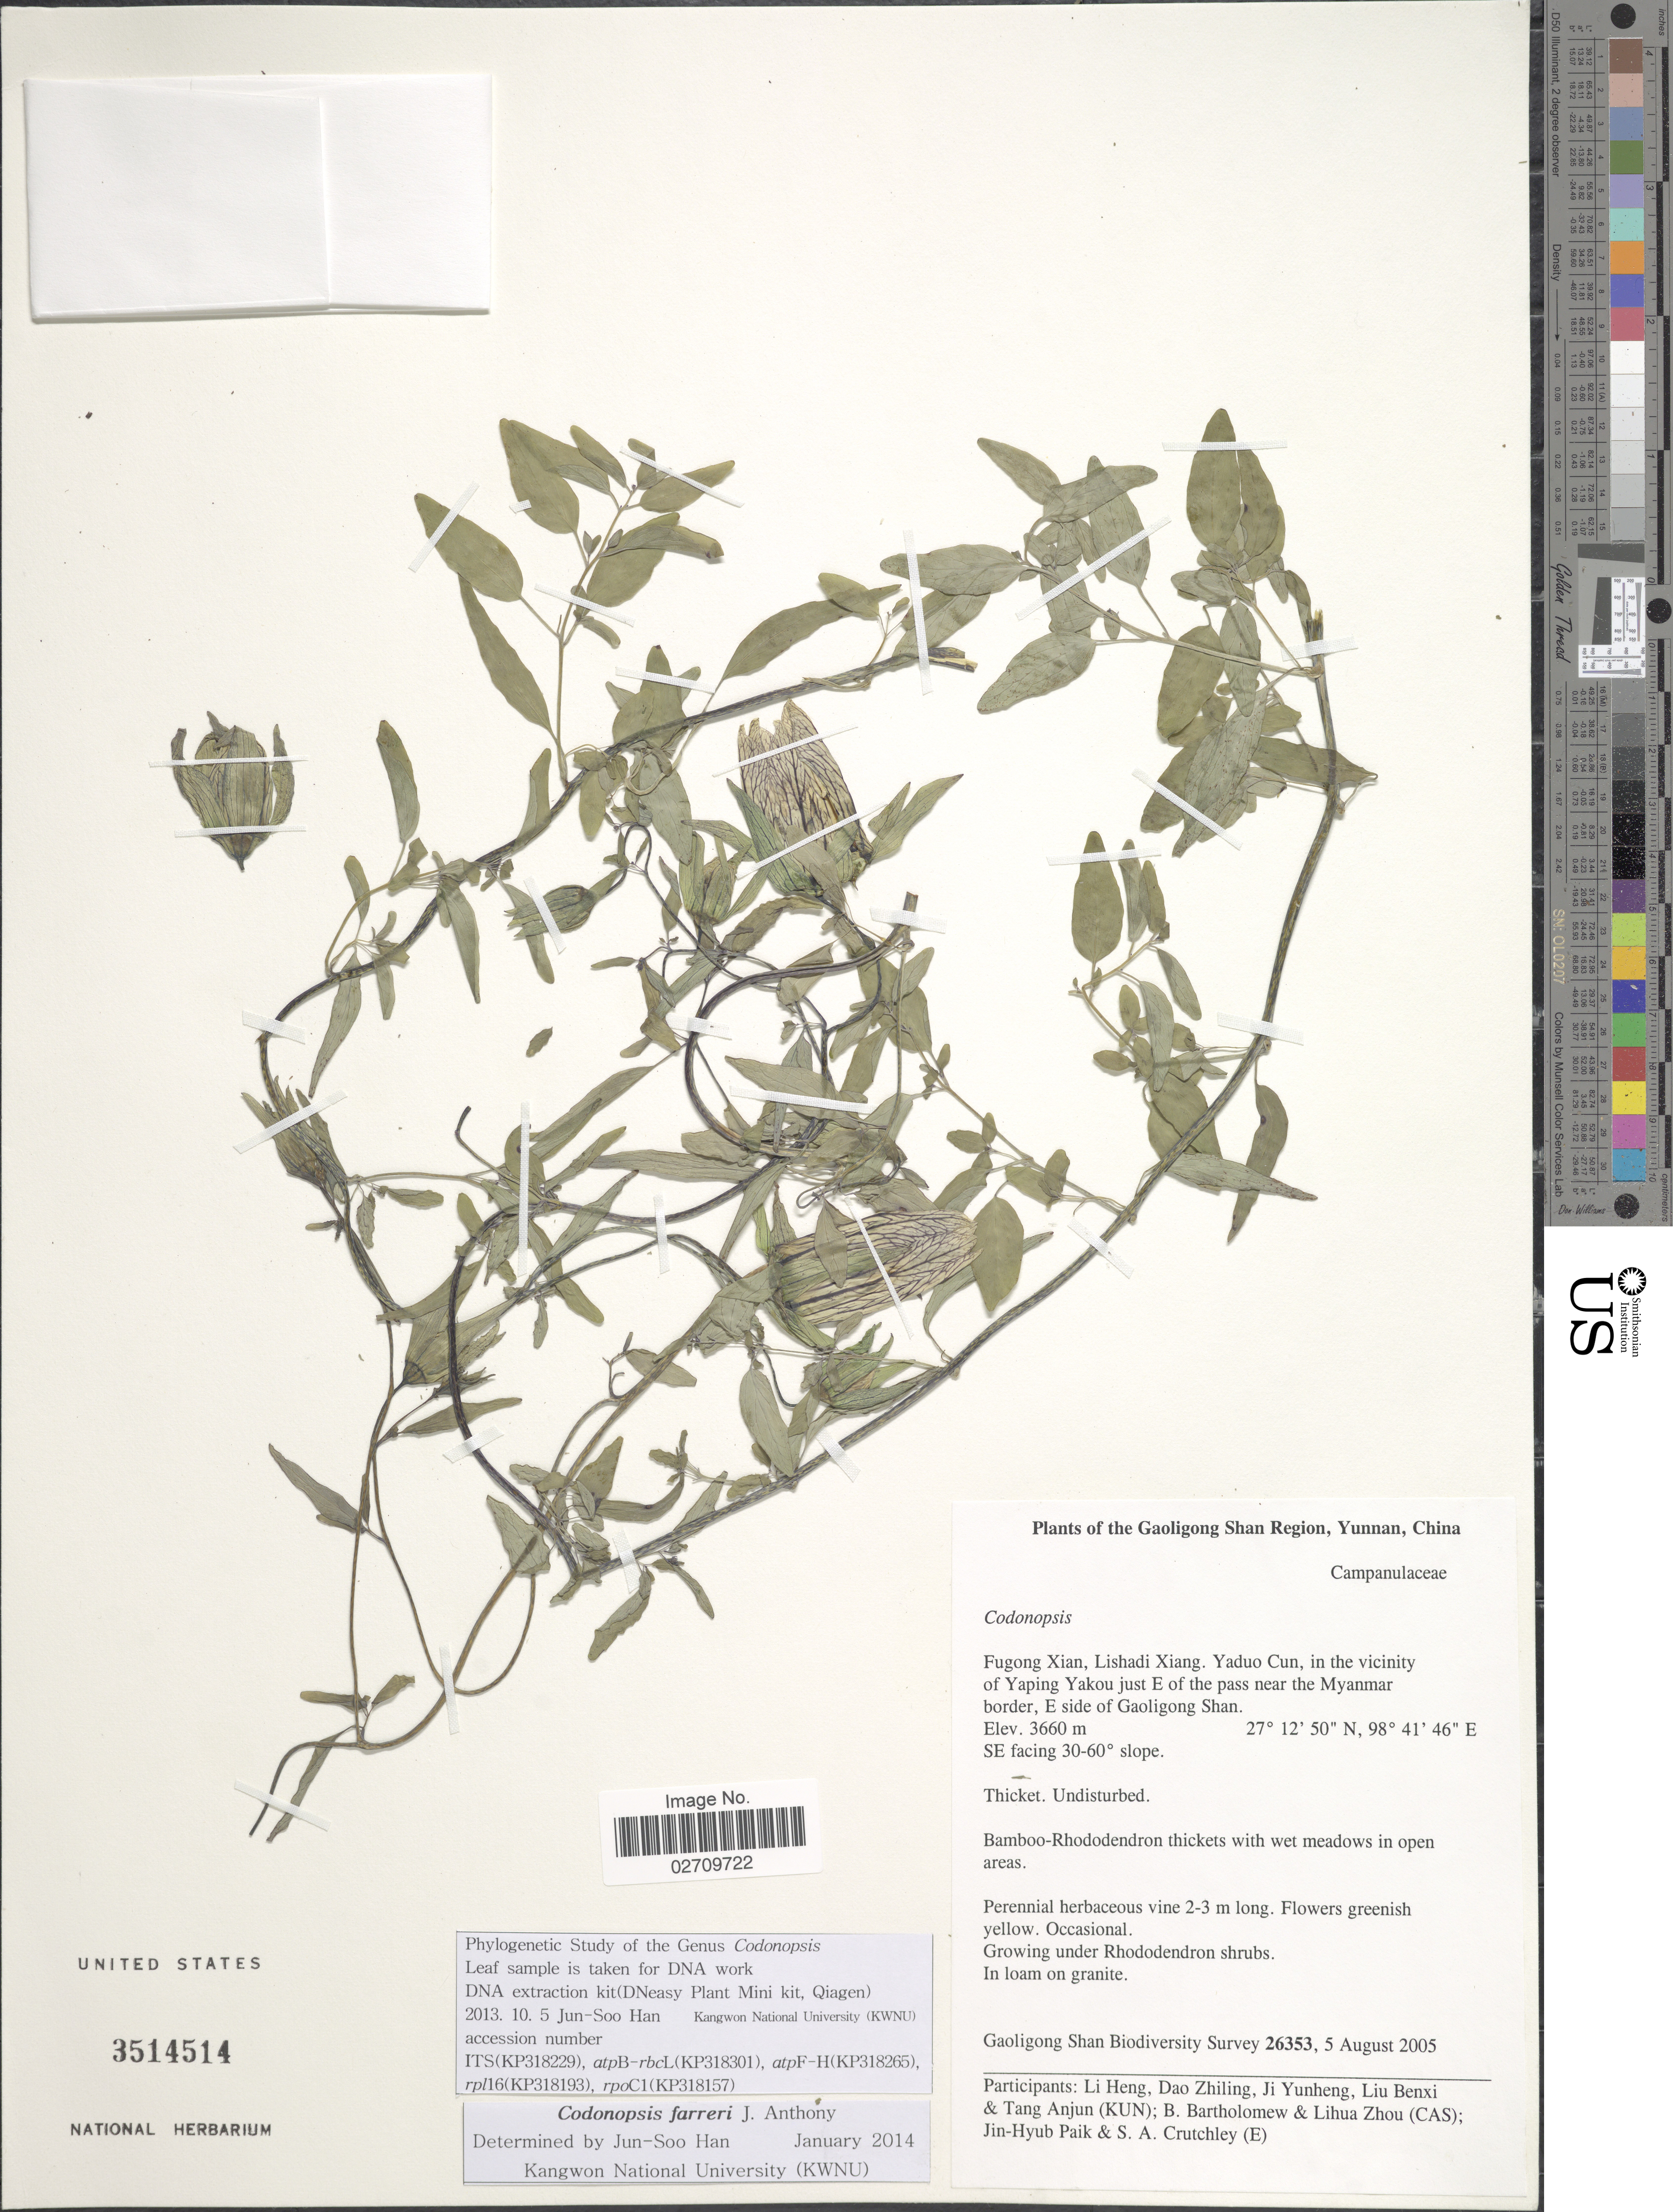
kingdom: Plantae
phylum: Tracheophyta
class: Magnoliopsida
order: Asterales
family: Campanulaceae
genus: Codonopsis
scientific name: Codonopsis farreri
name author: J. Anthony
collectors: Gaoligong Shan Biodiversity Survey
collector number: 26353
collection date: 2005-08-05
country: China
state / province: Yunnan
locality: Gaoligong Shan Region, Fugong Xian, Lishadi Xiang. Yaduo Cun, in the vicinity of Yaping Yakou just E of the pass near the Myanmar border, E side of Gaoligong Shan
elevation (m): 3660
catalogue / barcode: US 3514514